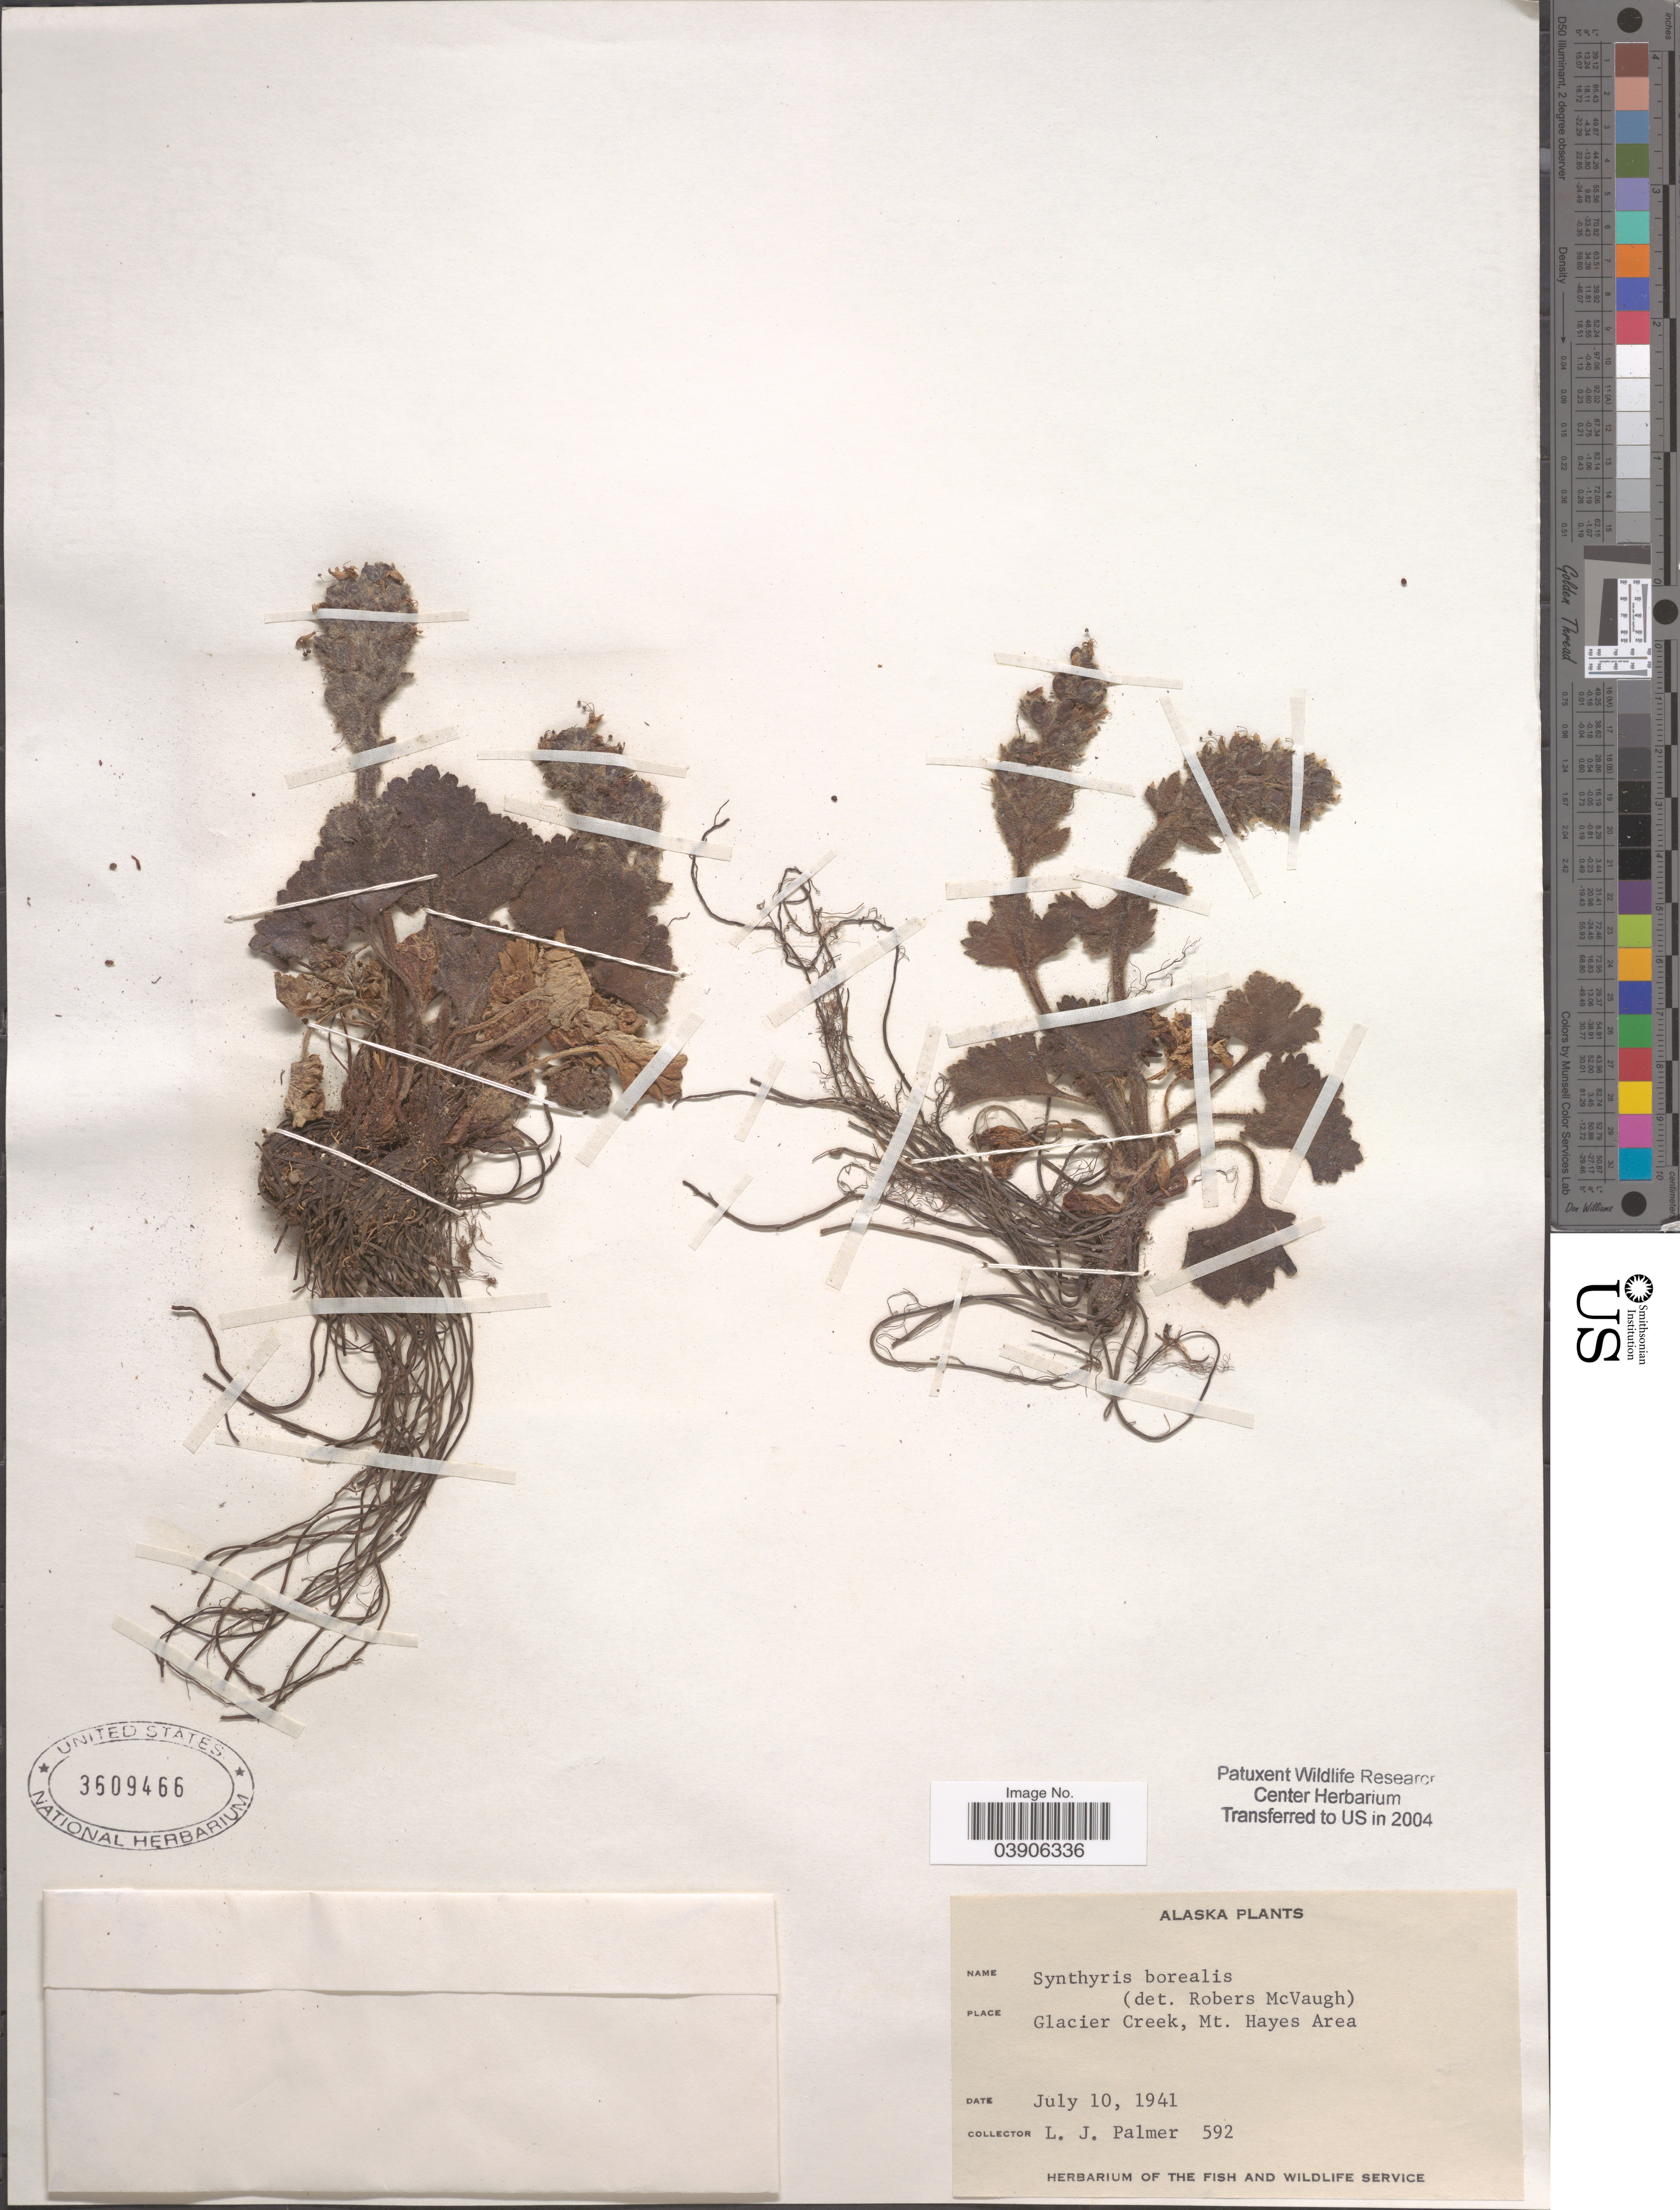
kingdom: Plantae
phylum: Tracheophyta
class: Magnoliopsida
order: Lamiales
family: Plantaginaceae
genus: Synthyris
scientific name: Synthyris borealis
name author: Pennell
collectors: L. J. Palmer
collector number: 592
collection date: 1941-07-10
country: United States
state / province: Alaska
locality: Glacier Creek, Mt. Hayes Area.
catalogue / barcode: US 3609466